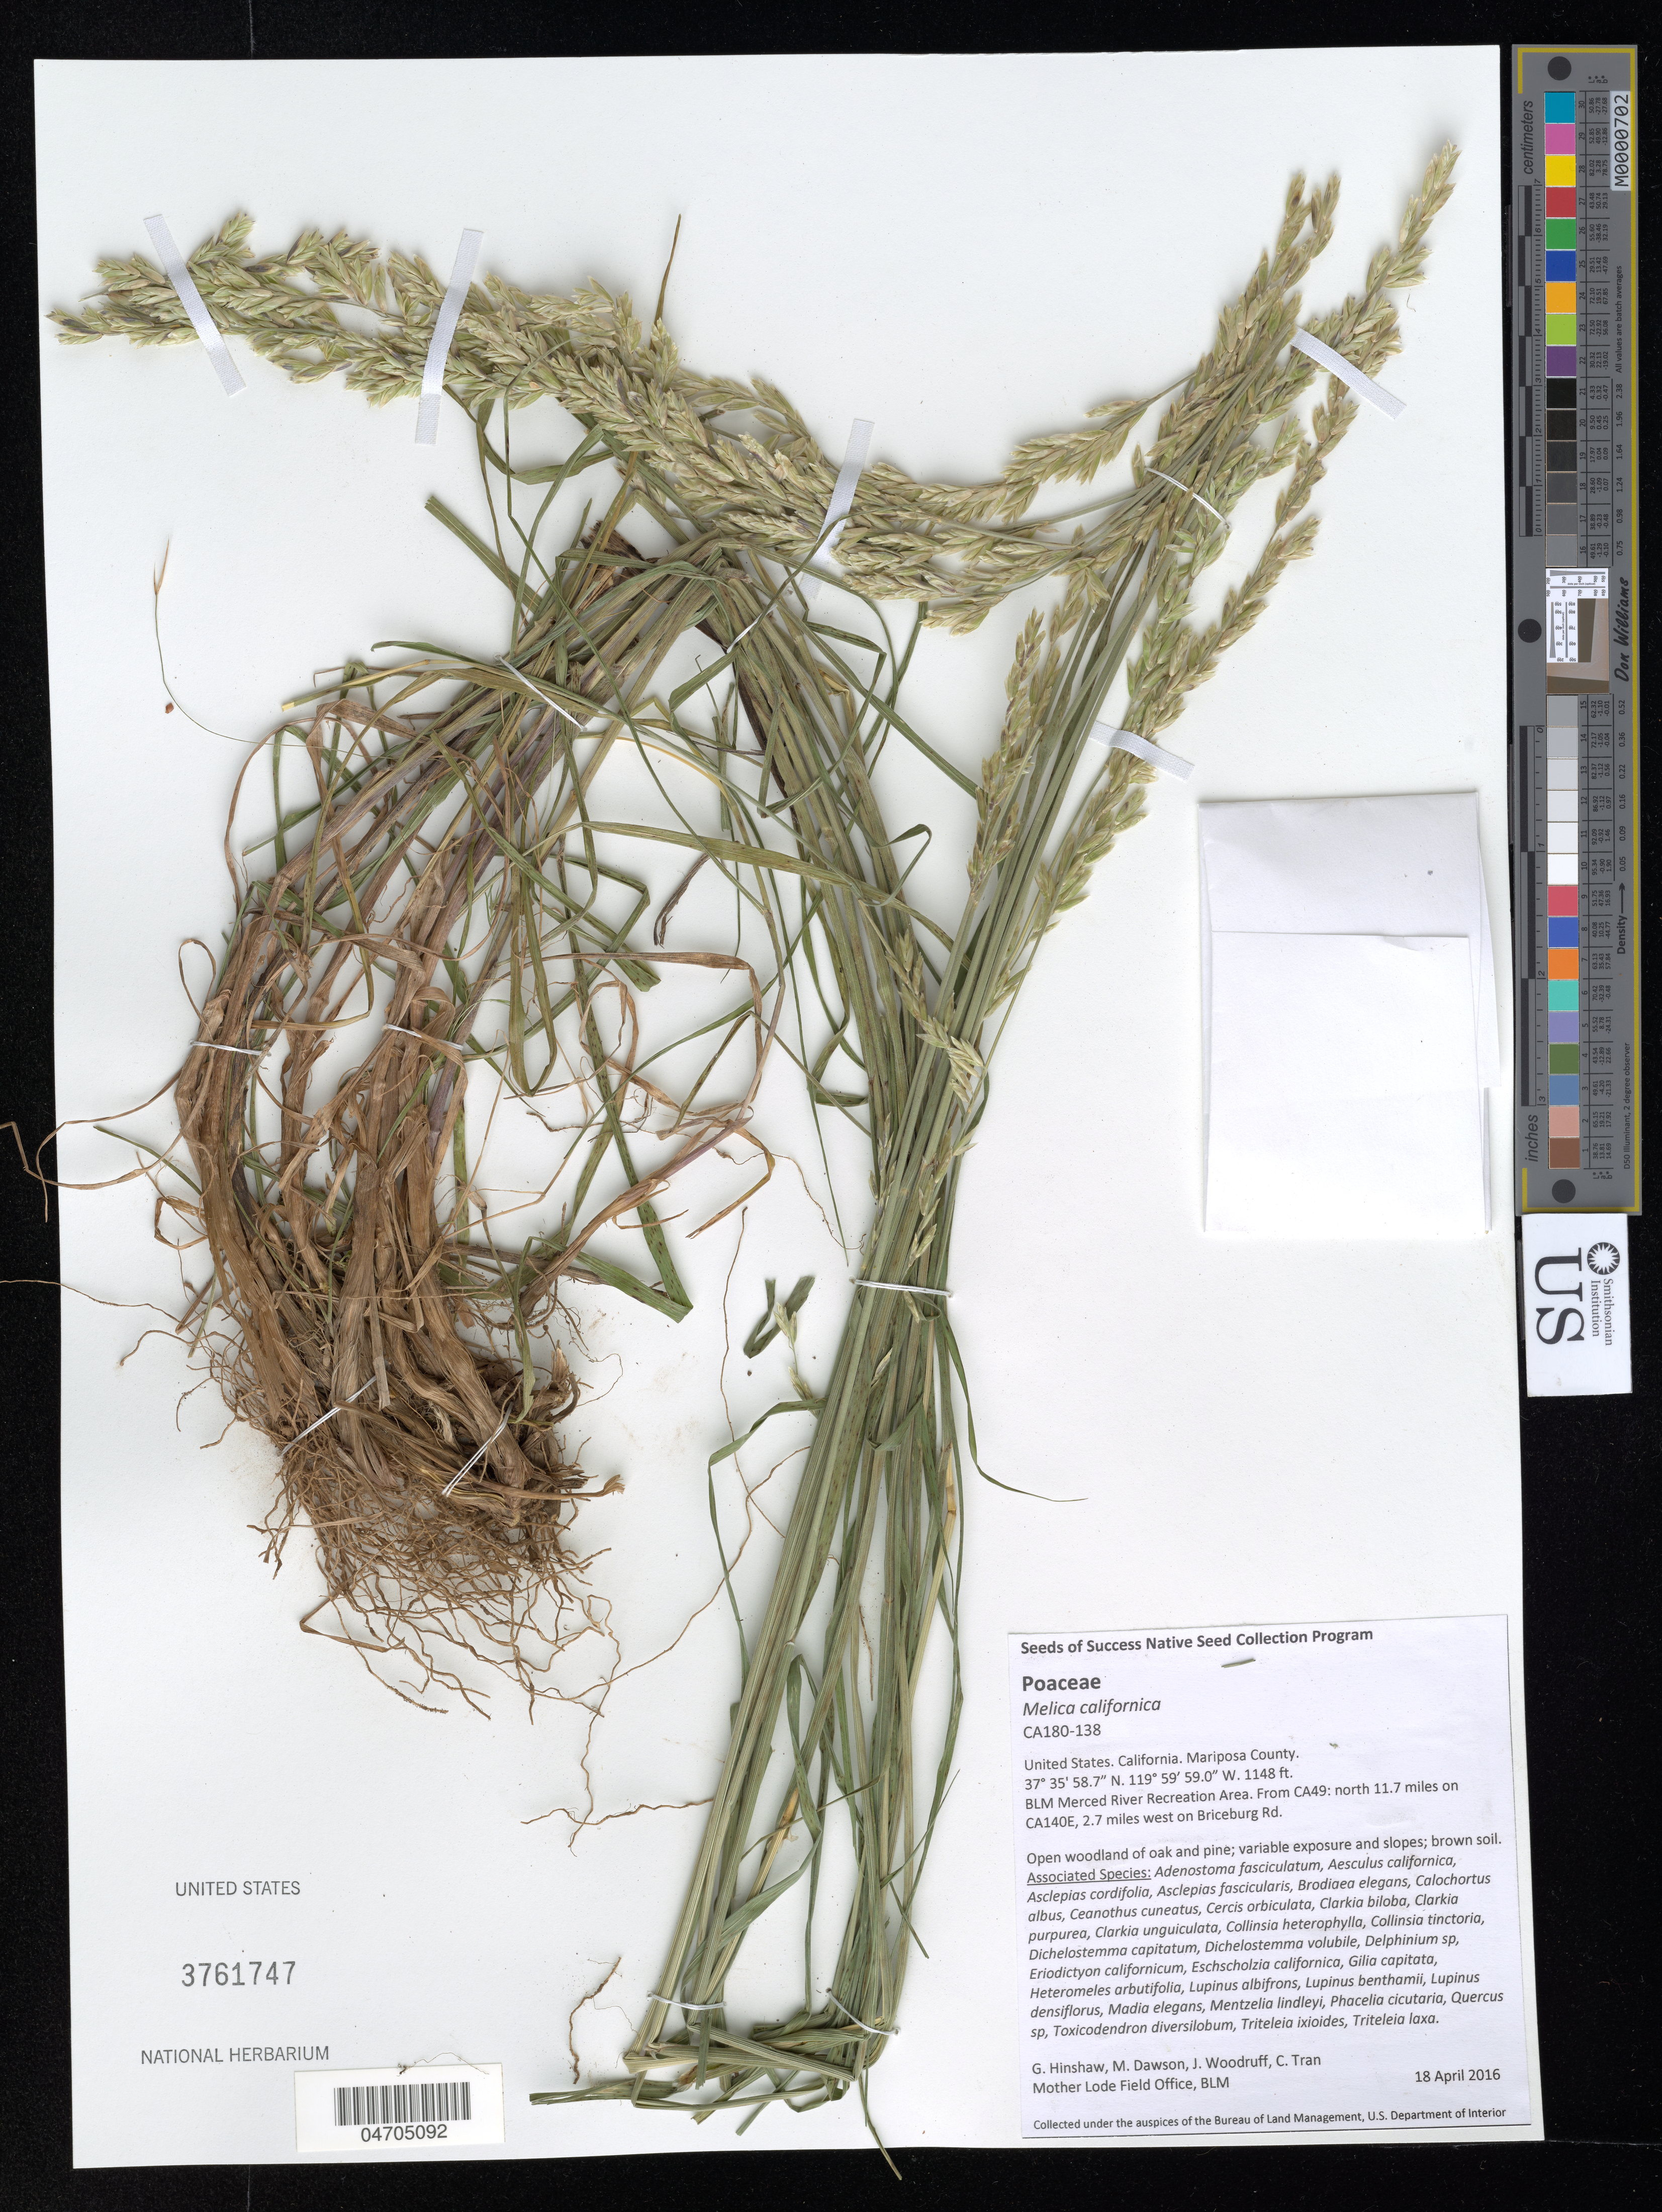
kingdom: Plantae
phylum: Tracheophyta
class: Liliopsida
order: Poales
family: Poaceae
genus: Melica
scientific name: Melica californica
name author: Scribn.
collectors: G. Hinshaw, M. Dawson, J. Woodruff & C. Tran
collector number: CA180-138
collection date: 2016-04-18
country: United States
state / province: California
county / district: Mariposa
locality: Mariposa County. BLM Merced River Recreation Area. From AC49: north 11.7 miles on CA140E, 2.7 miles west on Briceburg Rd.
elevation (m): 350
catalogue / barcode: US 3761747